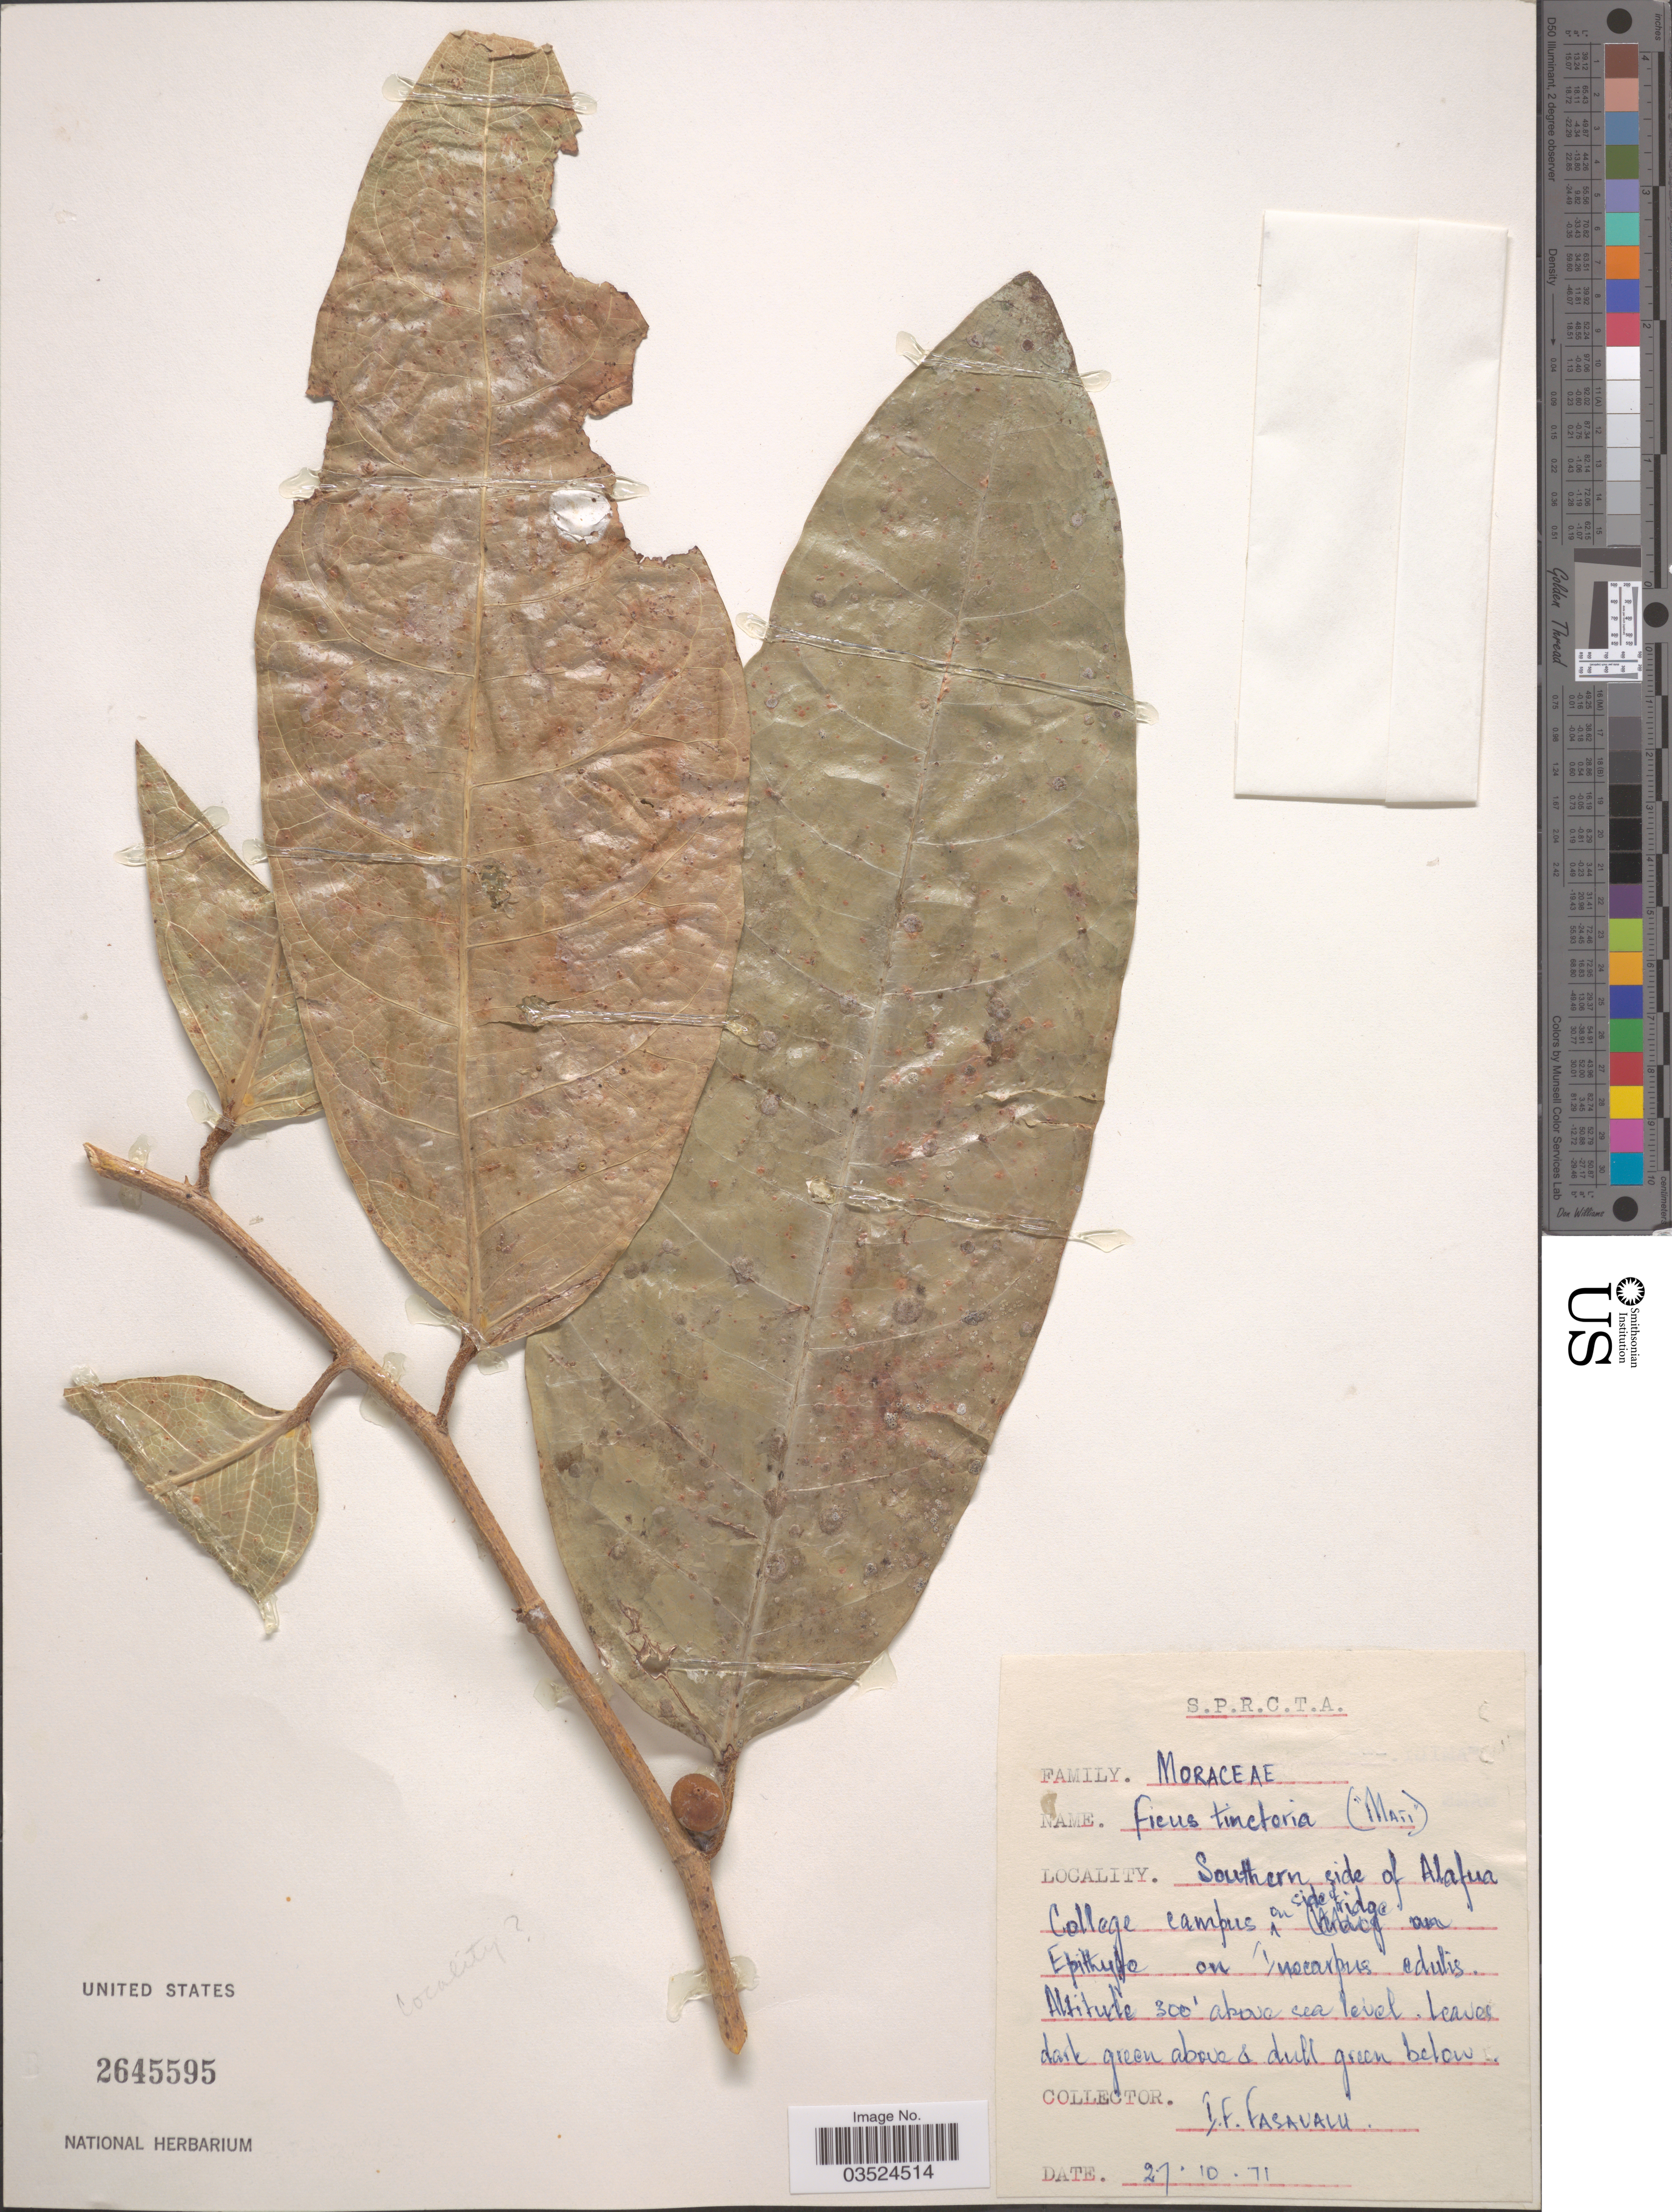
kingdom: Plantae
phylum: Tracheophyta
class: Magnoliopsida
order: Rosales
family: Moraceae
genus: Ficus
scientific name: Ficus tinctoria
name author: G. Forst.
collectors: I. Fasavalu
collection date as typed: Transcribed d/m/y: 27/10/71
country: Samoa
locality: Southern side of Alafua College campus on side of ridge.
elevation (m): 91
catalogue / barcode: US 2645595